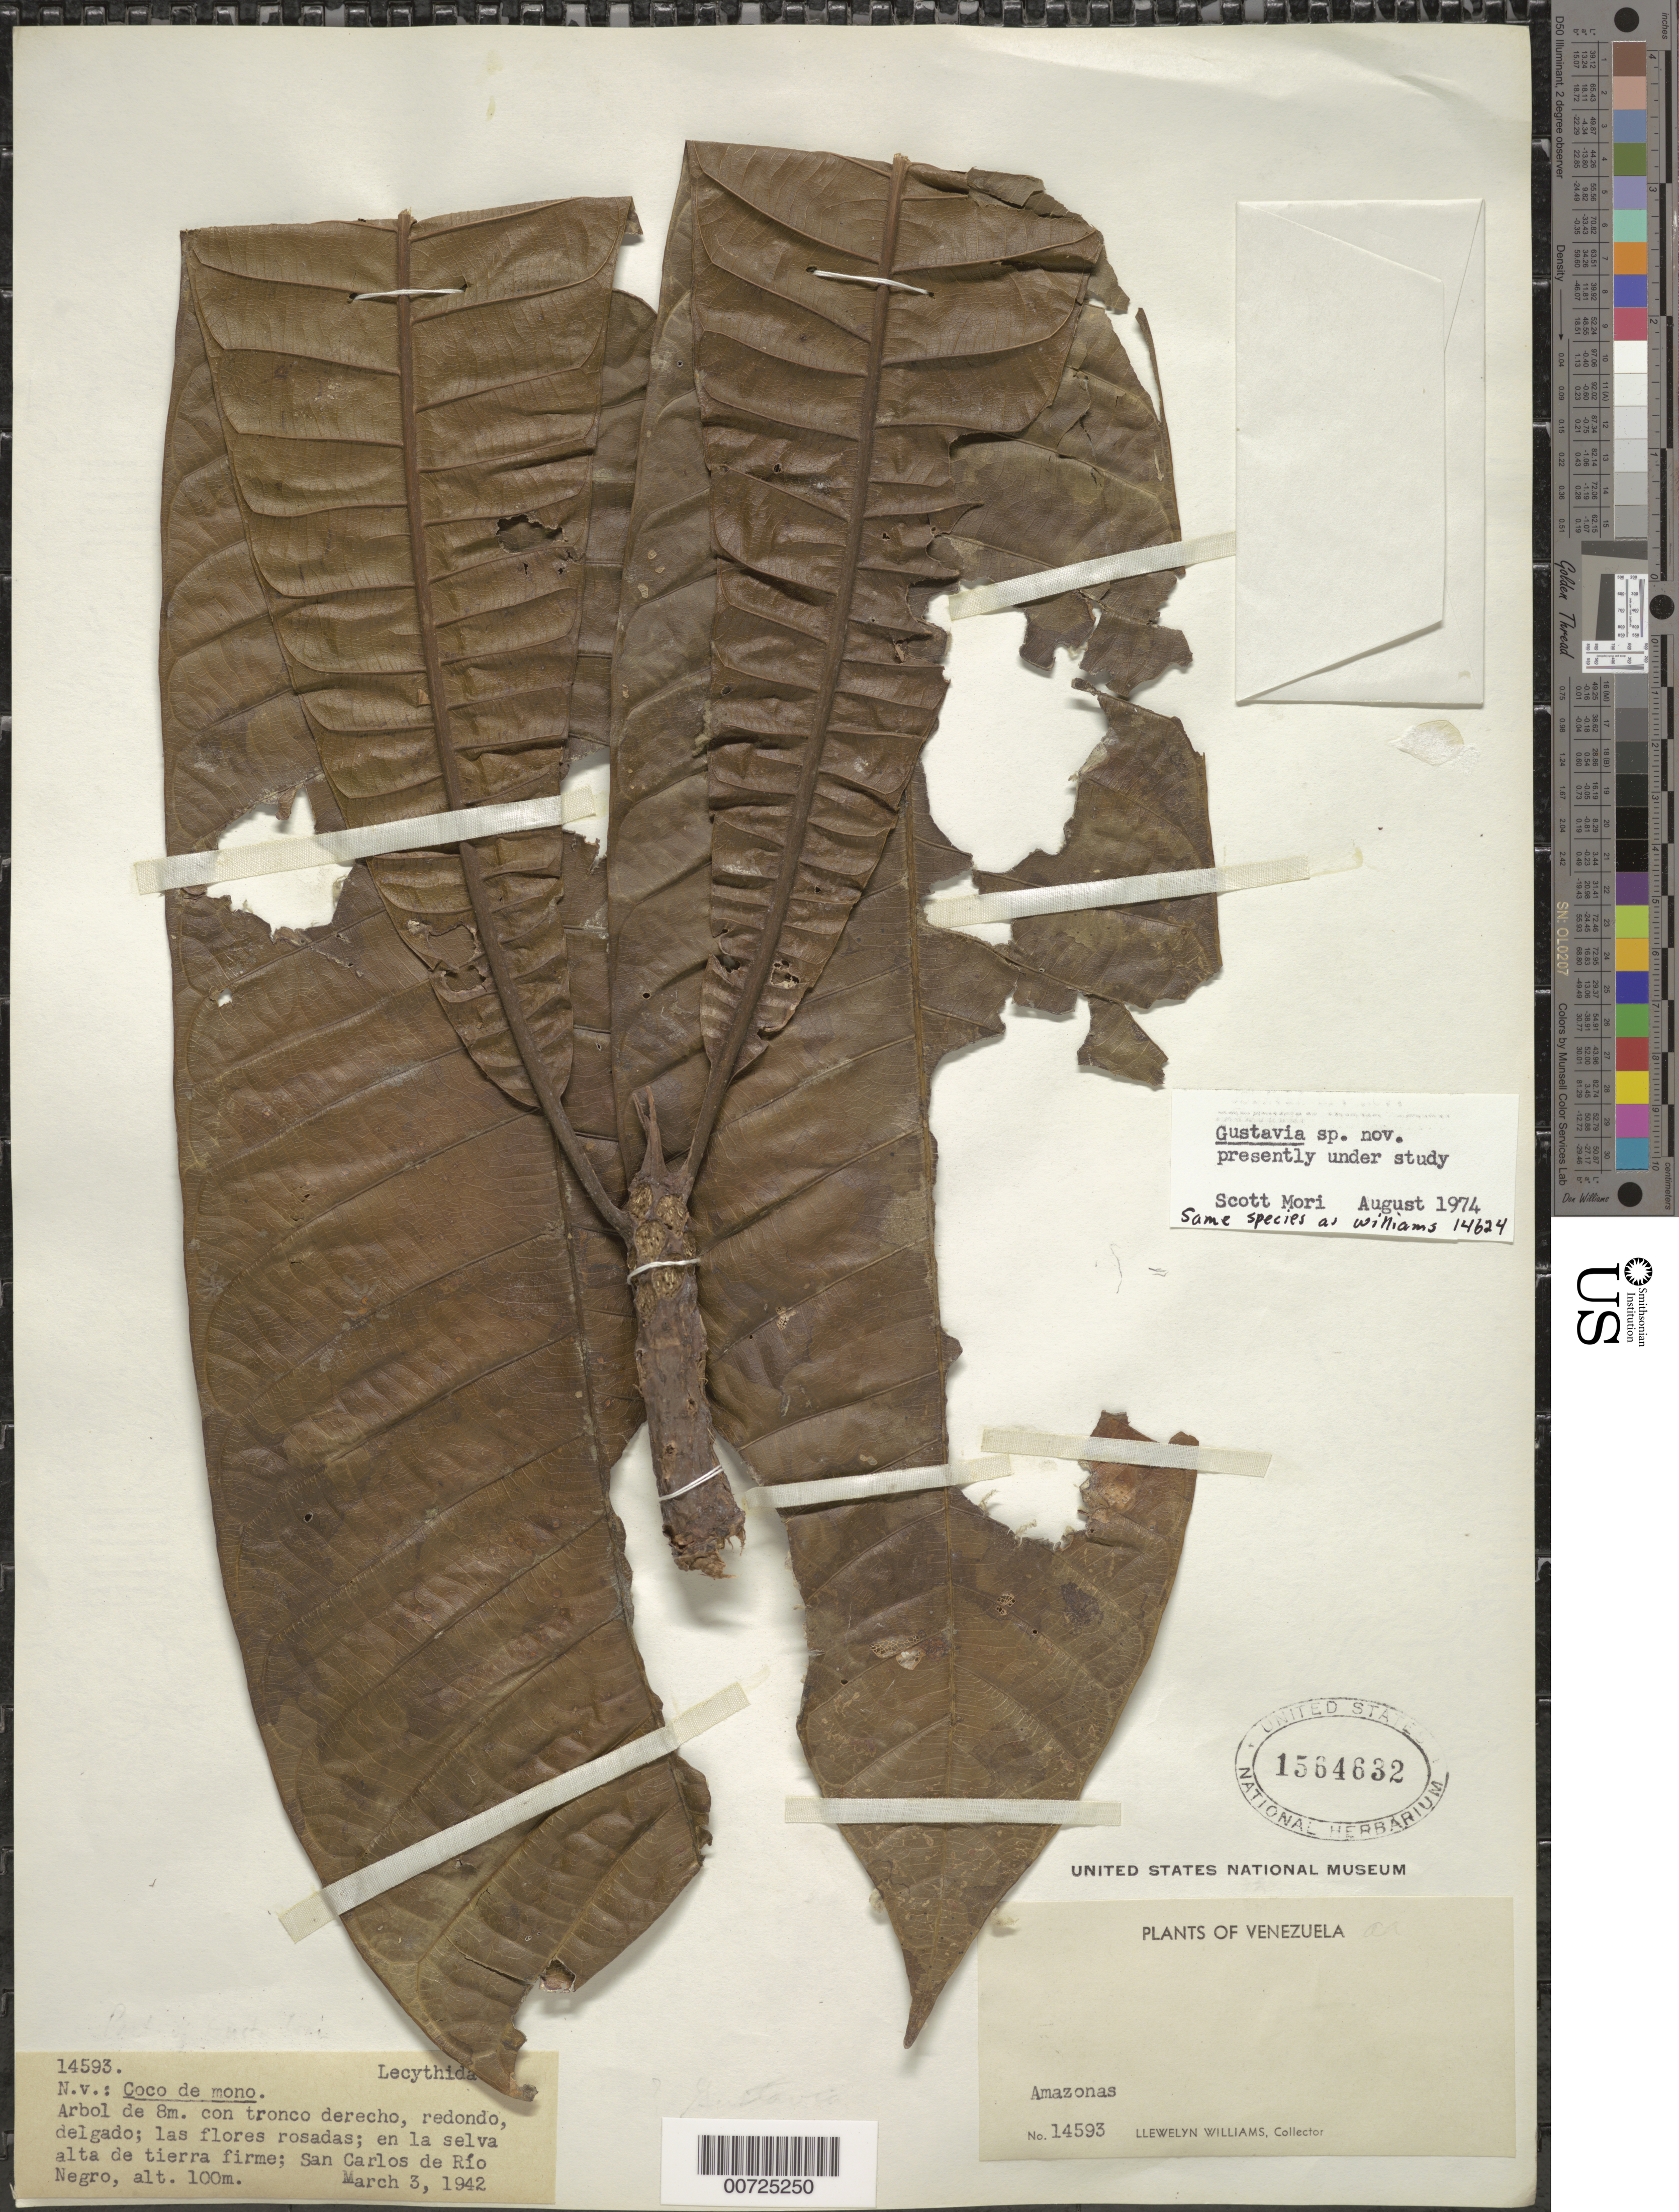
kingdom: Plantae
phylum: Tracheophyta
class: Magnoliopsida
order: Ericales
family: Lecythidaceae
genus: Gustavia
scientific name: Gustavia sp.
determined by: Mori, Scott A.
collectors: Ll. Williams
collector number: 14593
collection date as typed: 3-Mar-42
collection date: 1942-03-03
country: Venezuela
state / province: Amazonas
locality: San Carlos de Río Negro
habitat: High forest; terra firma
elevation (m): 100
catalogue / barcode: US 1564632